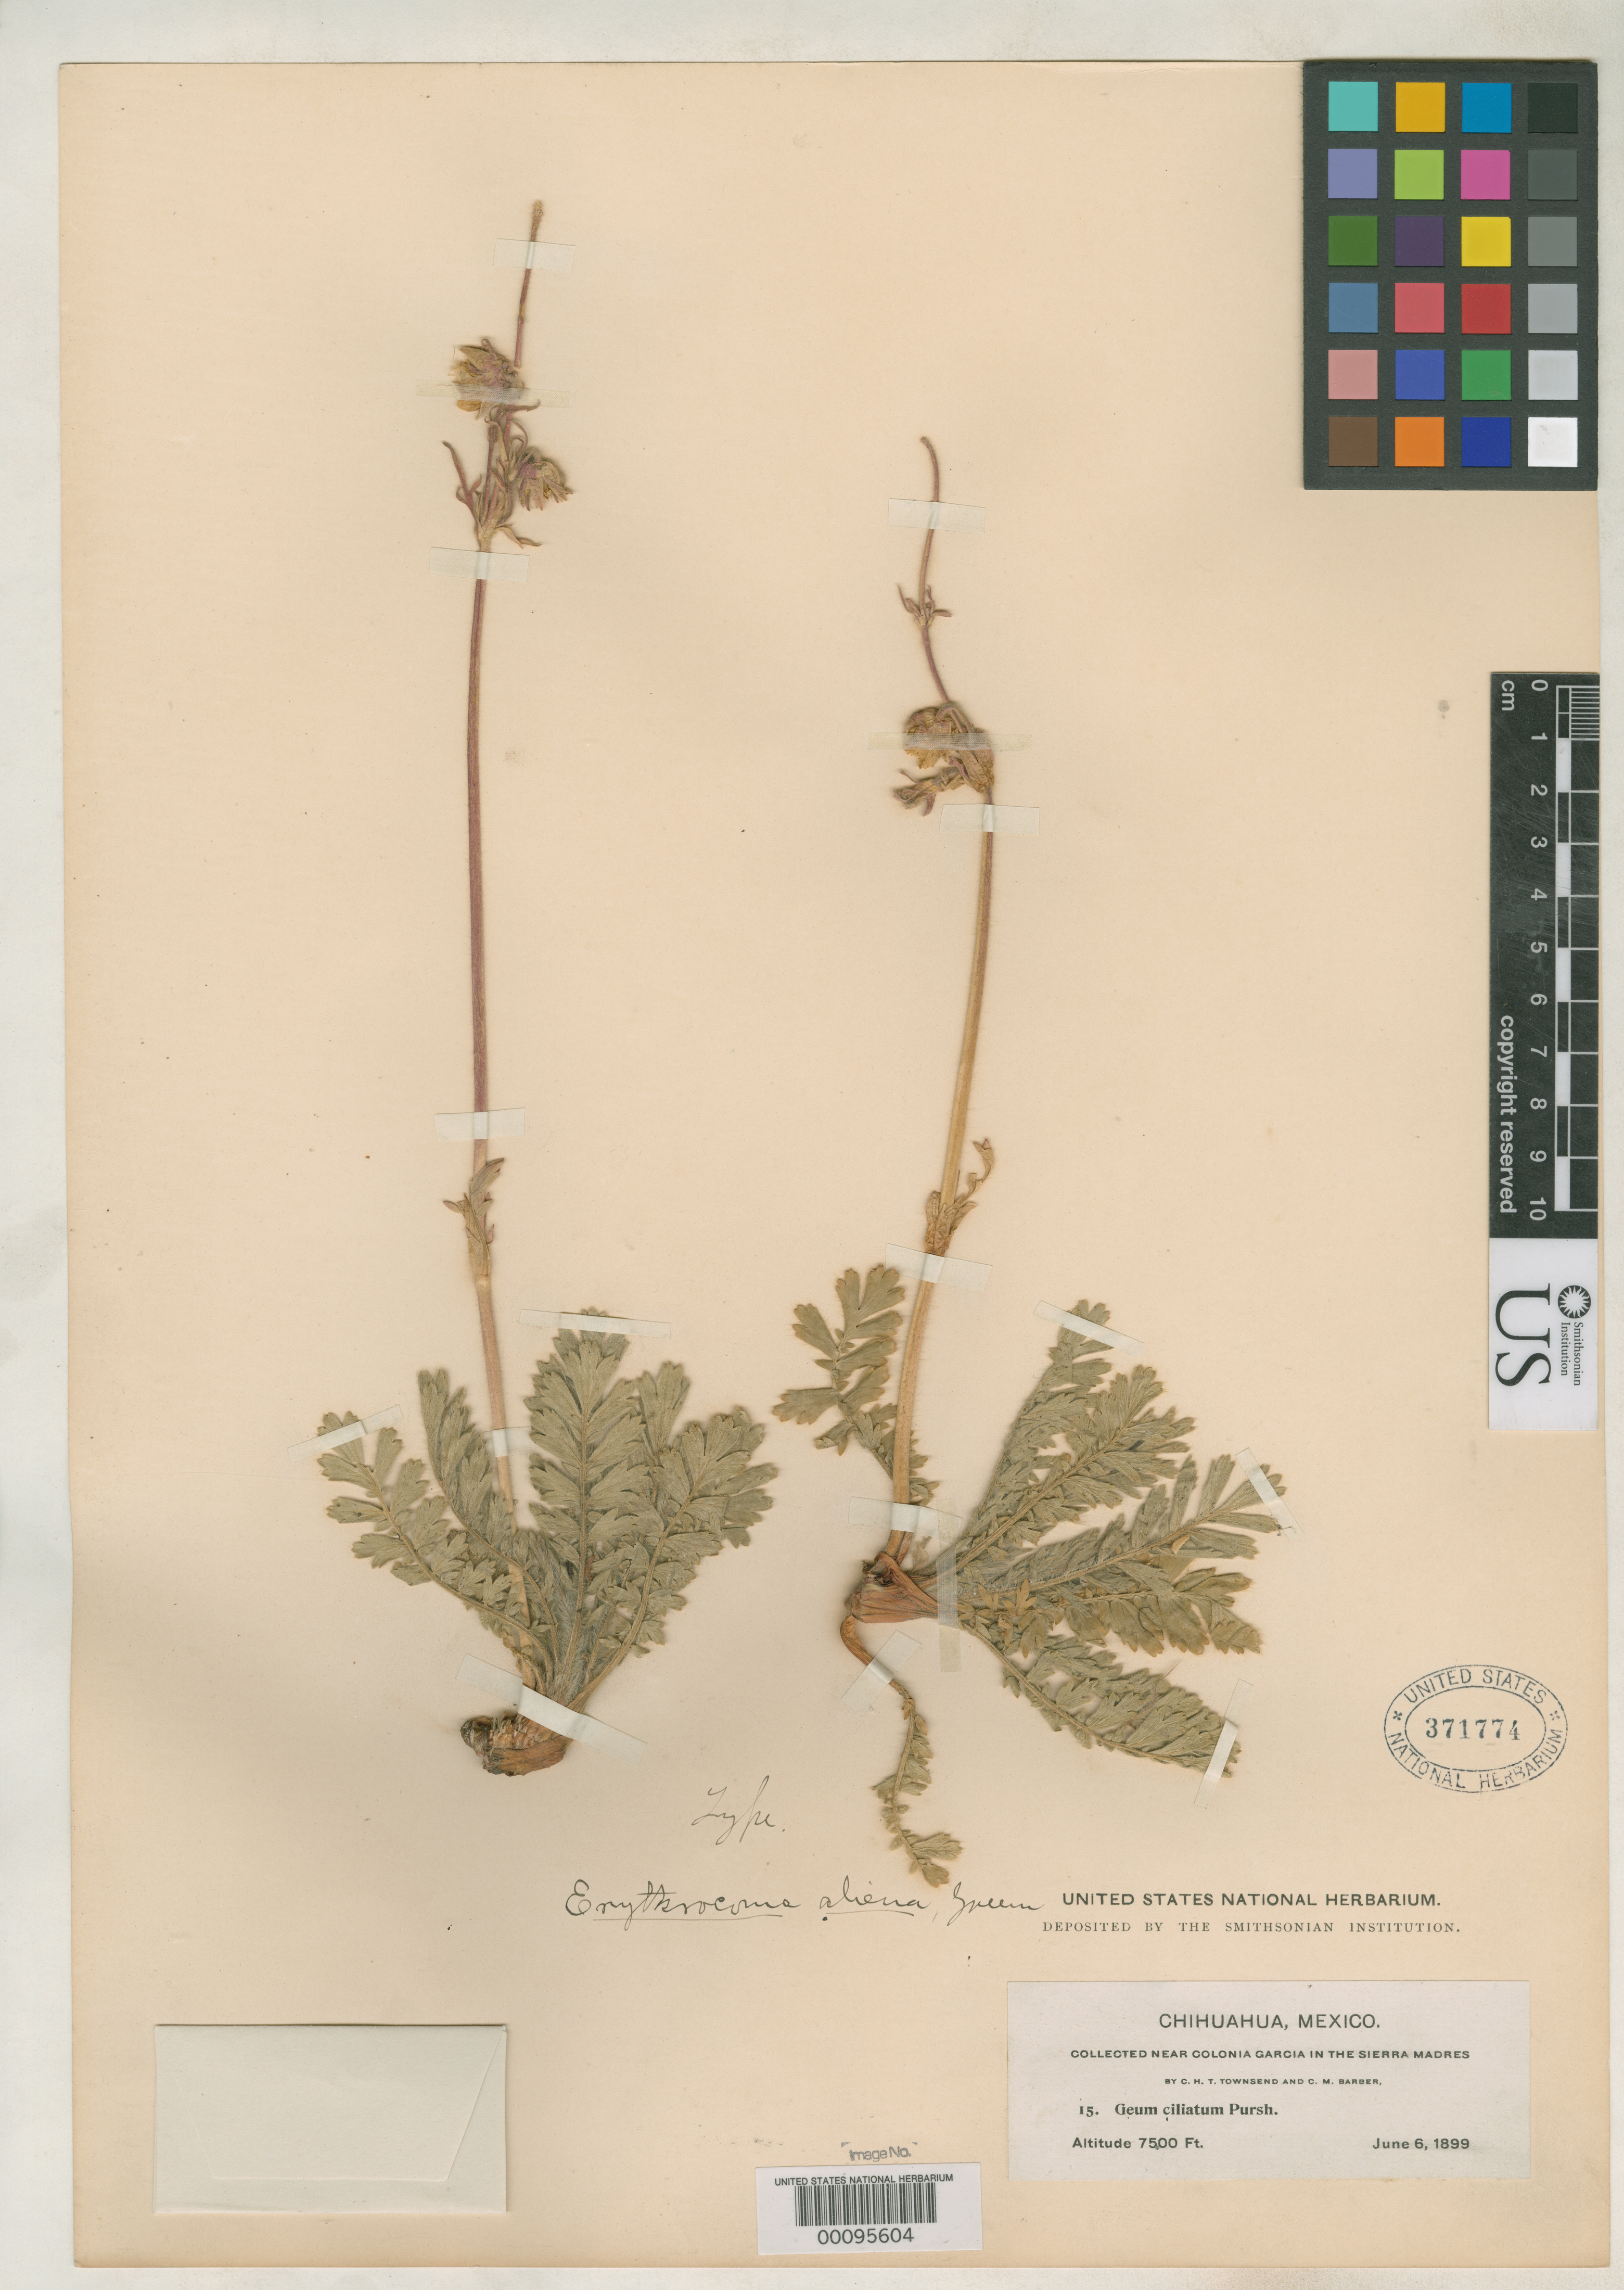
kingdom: Plantae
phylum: Tracheophyta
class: Magnoliopsida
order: Rosales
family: Rosaceae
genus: Erythrocoma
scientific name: Erythrocoma aliena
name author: Greene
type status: Holotype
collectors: C. H. T. Townsend & C. Barber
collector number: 15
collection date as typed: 06 Jun 1899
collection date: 1899-06-06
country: Mexico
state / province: Chihuahua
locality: Sierra Madre.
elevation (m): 2286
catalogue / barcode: US 371774